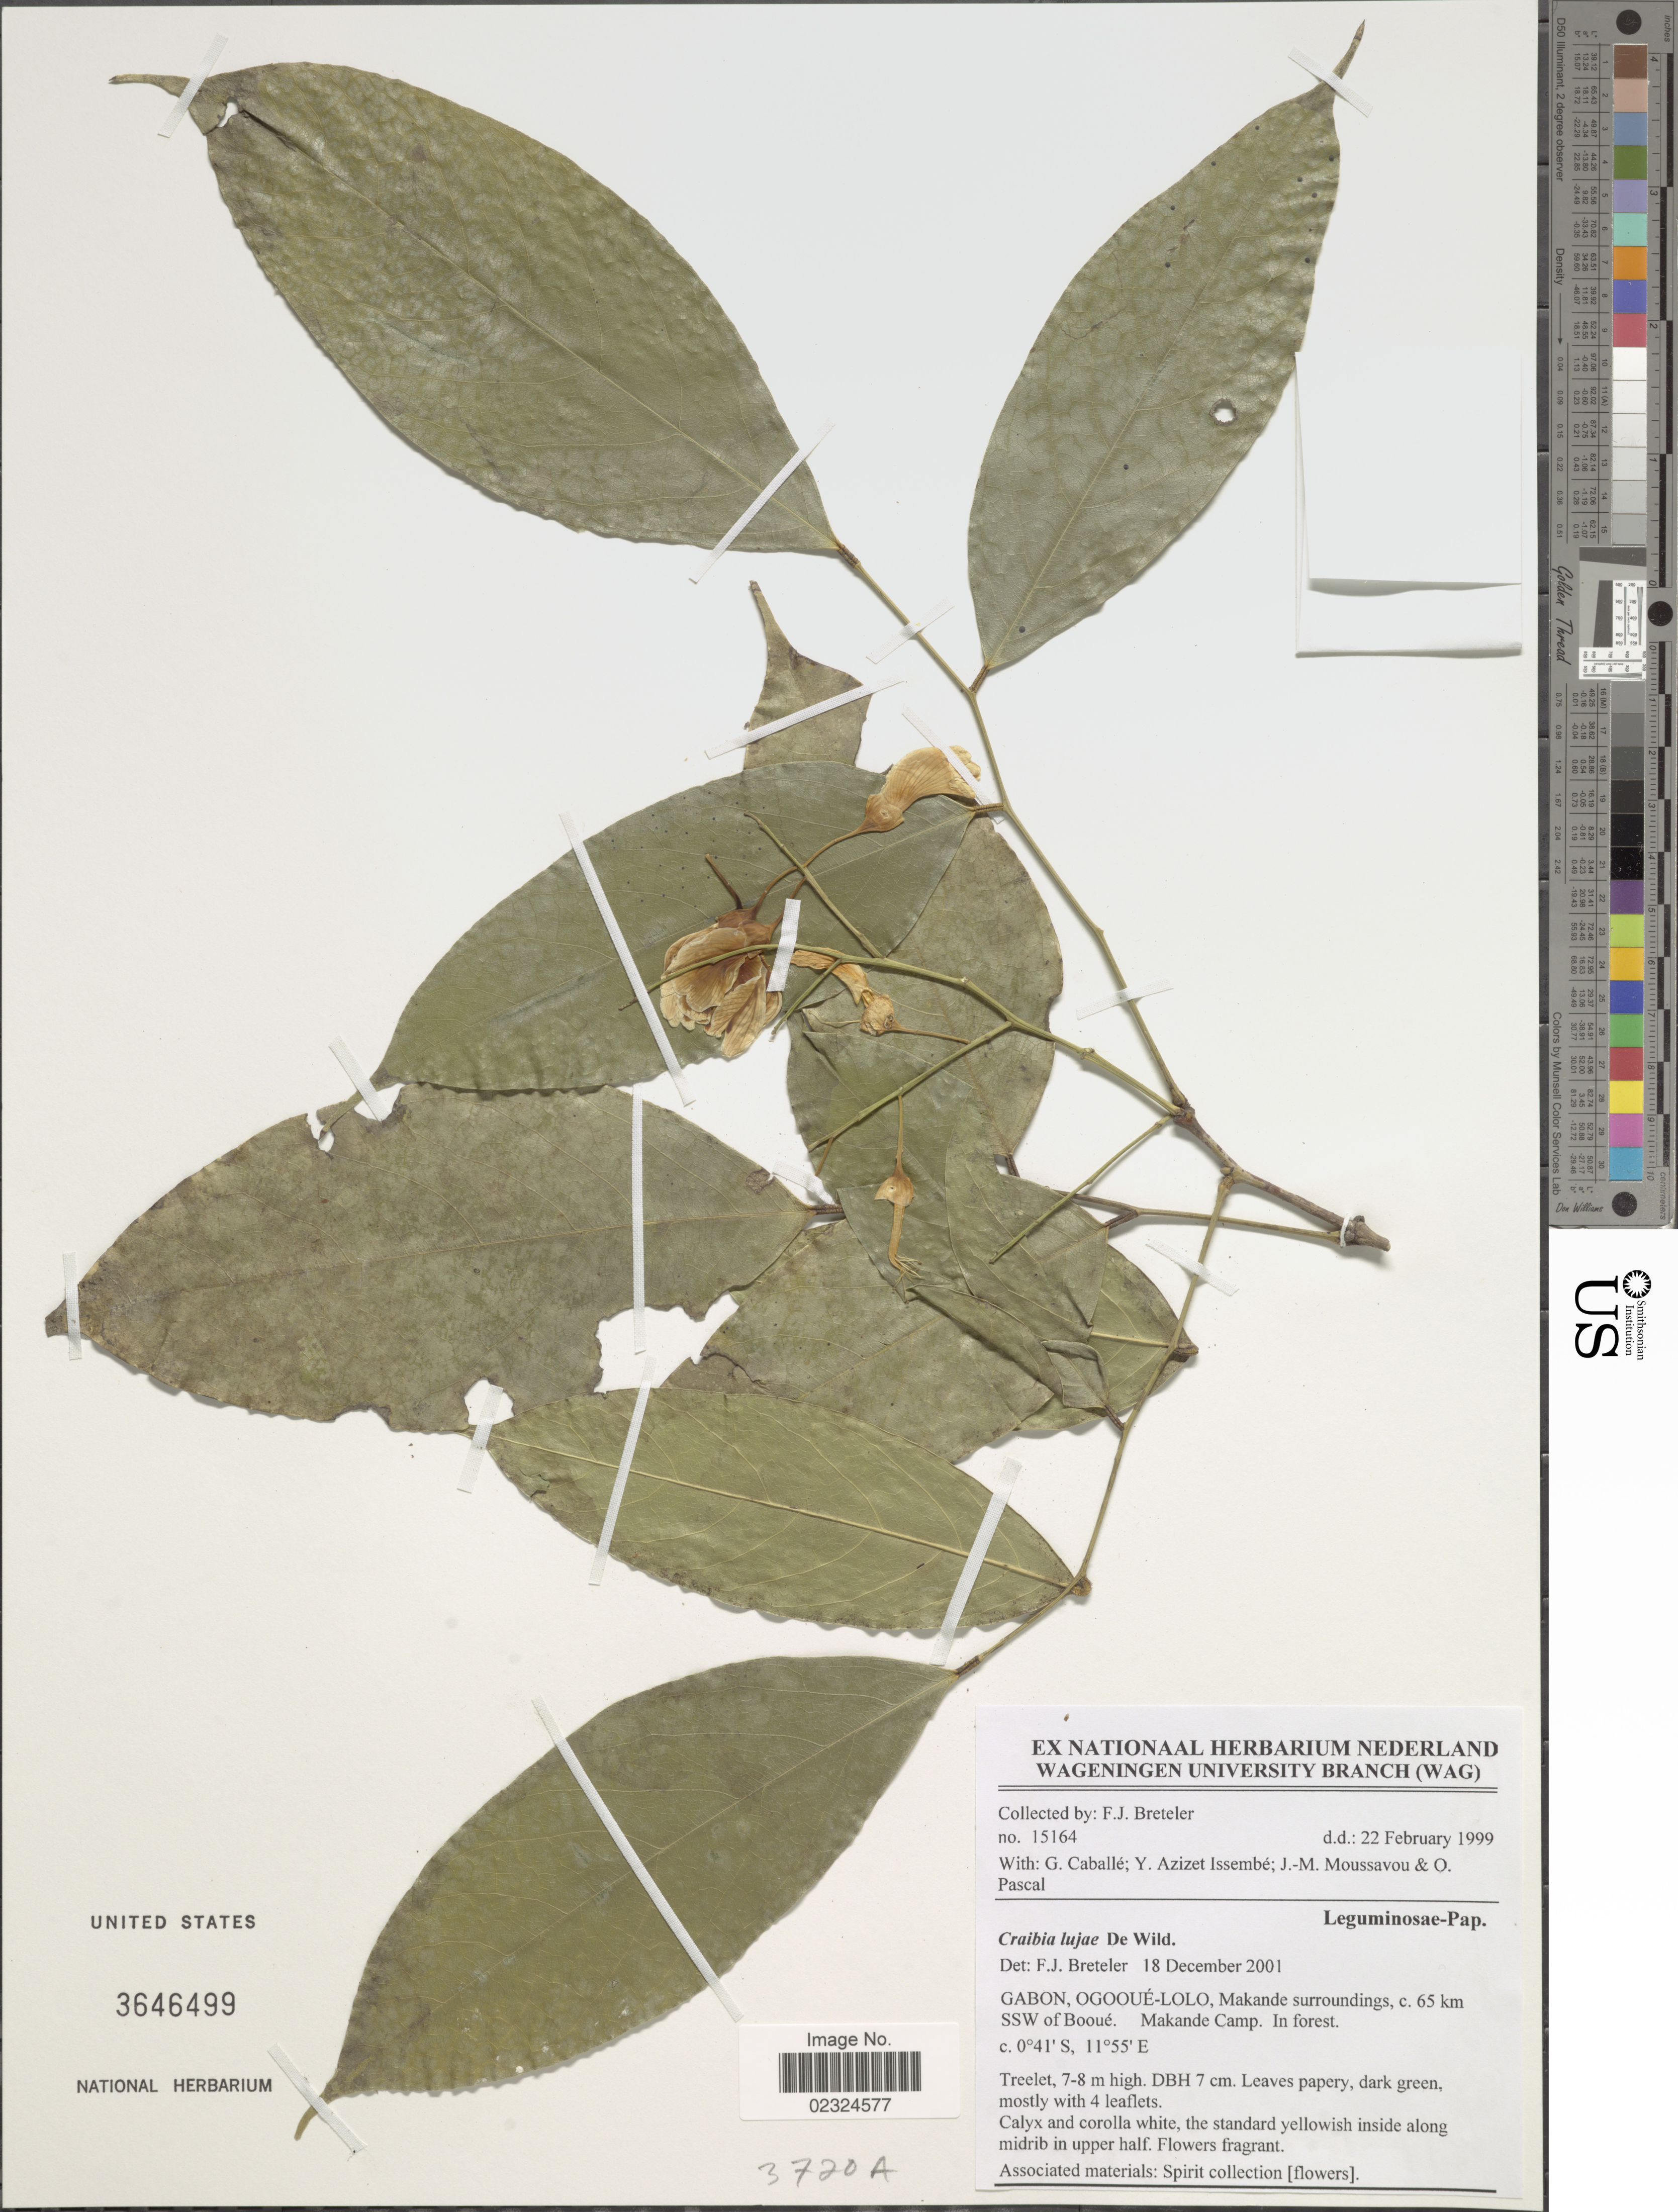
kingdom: Plantae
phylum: Tracheophyta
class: Magnoliopsida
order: Fabales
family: Fabaceae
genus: Craibia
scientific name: Craibia lujae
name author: De Wild.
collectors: F. J. Breteler, G. Caballé, Y. Issembe, J. Moussavou & O. Pascal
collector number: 15164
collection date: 1999-02-22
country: Gabon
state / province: Ogooue-Lolo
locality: Makande surroundings, c. 65 km SSW of Booue. Makande Camp. In forest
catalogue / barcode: US 3646499